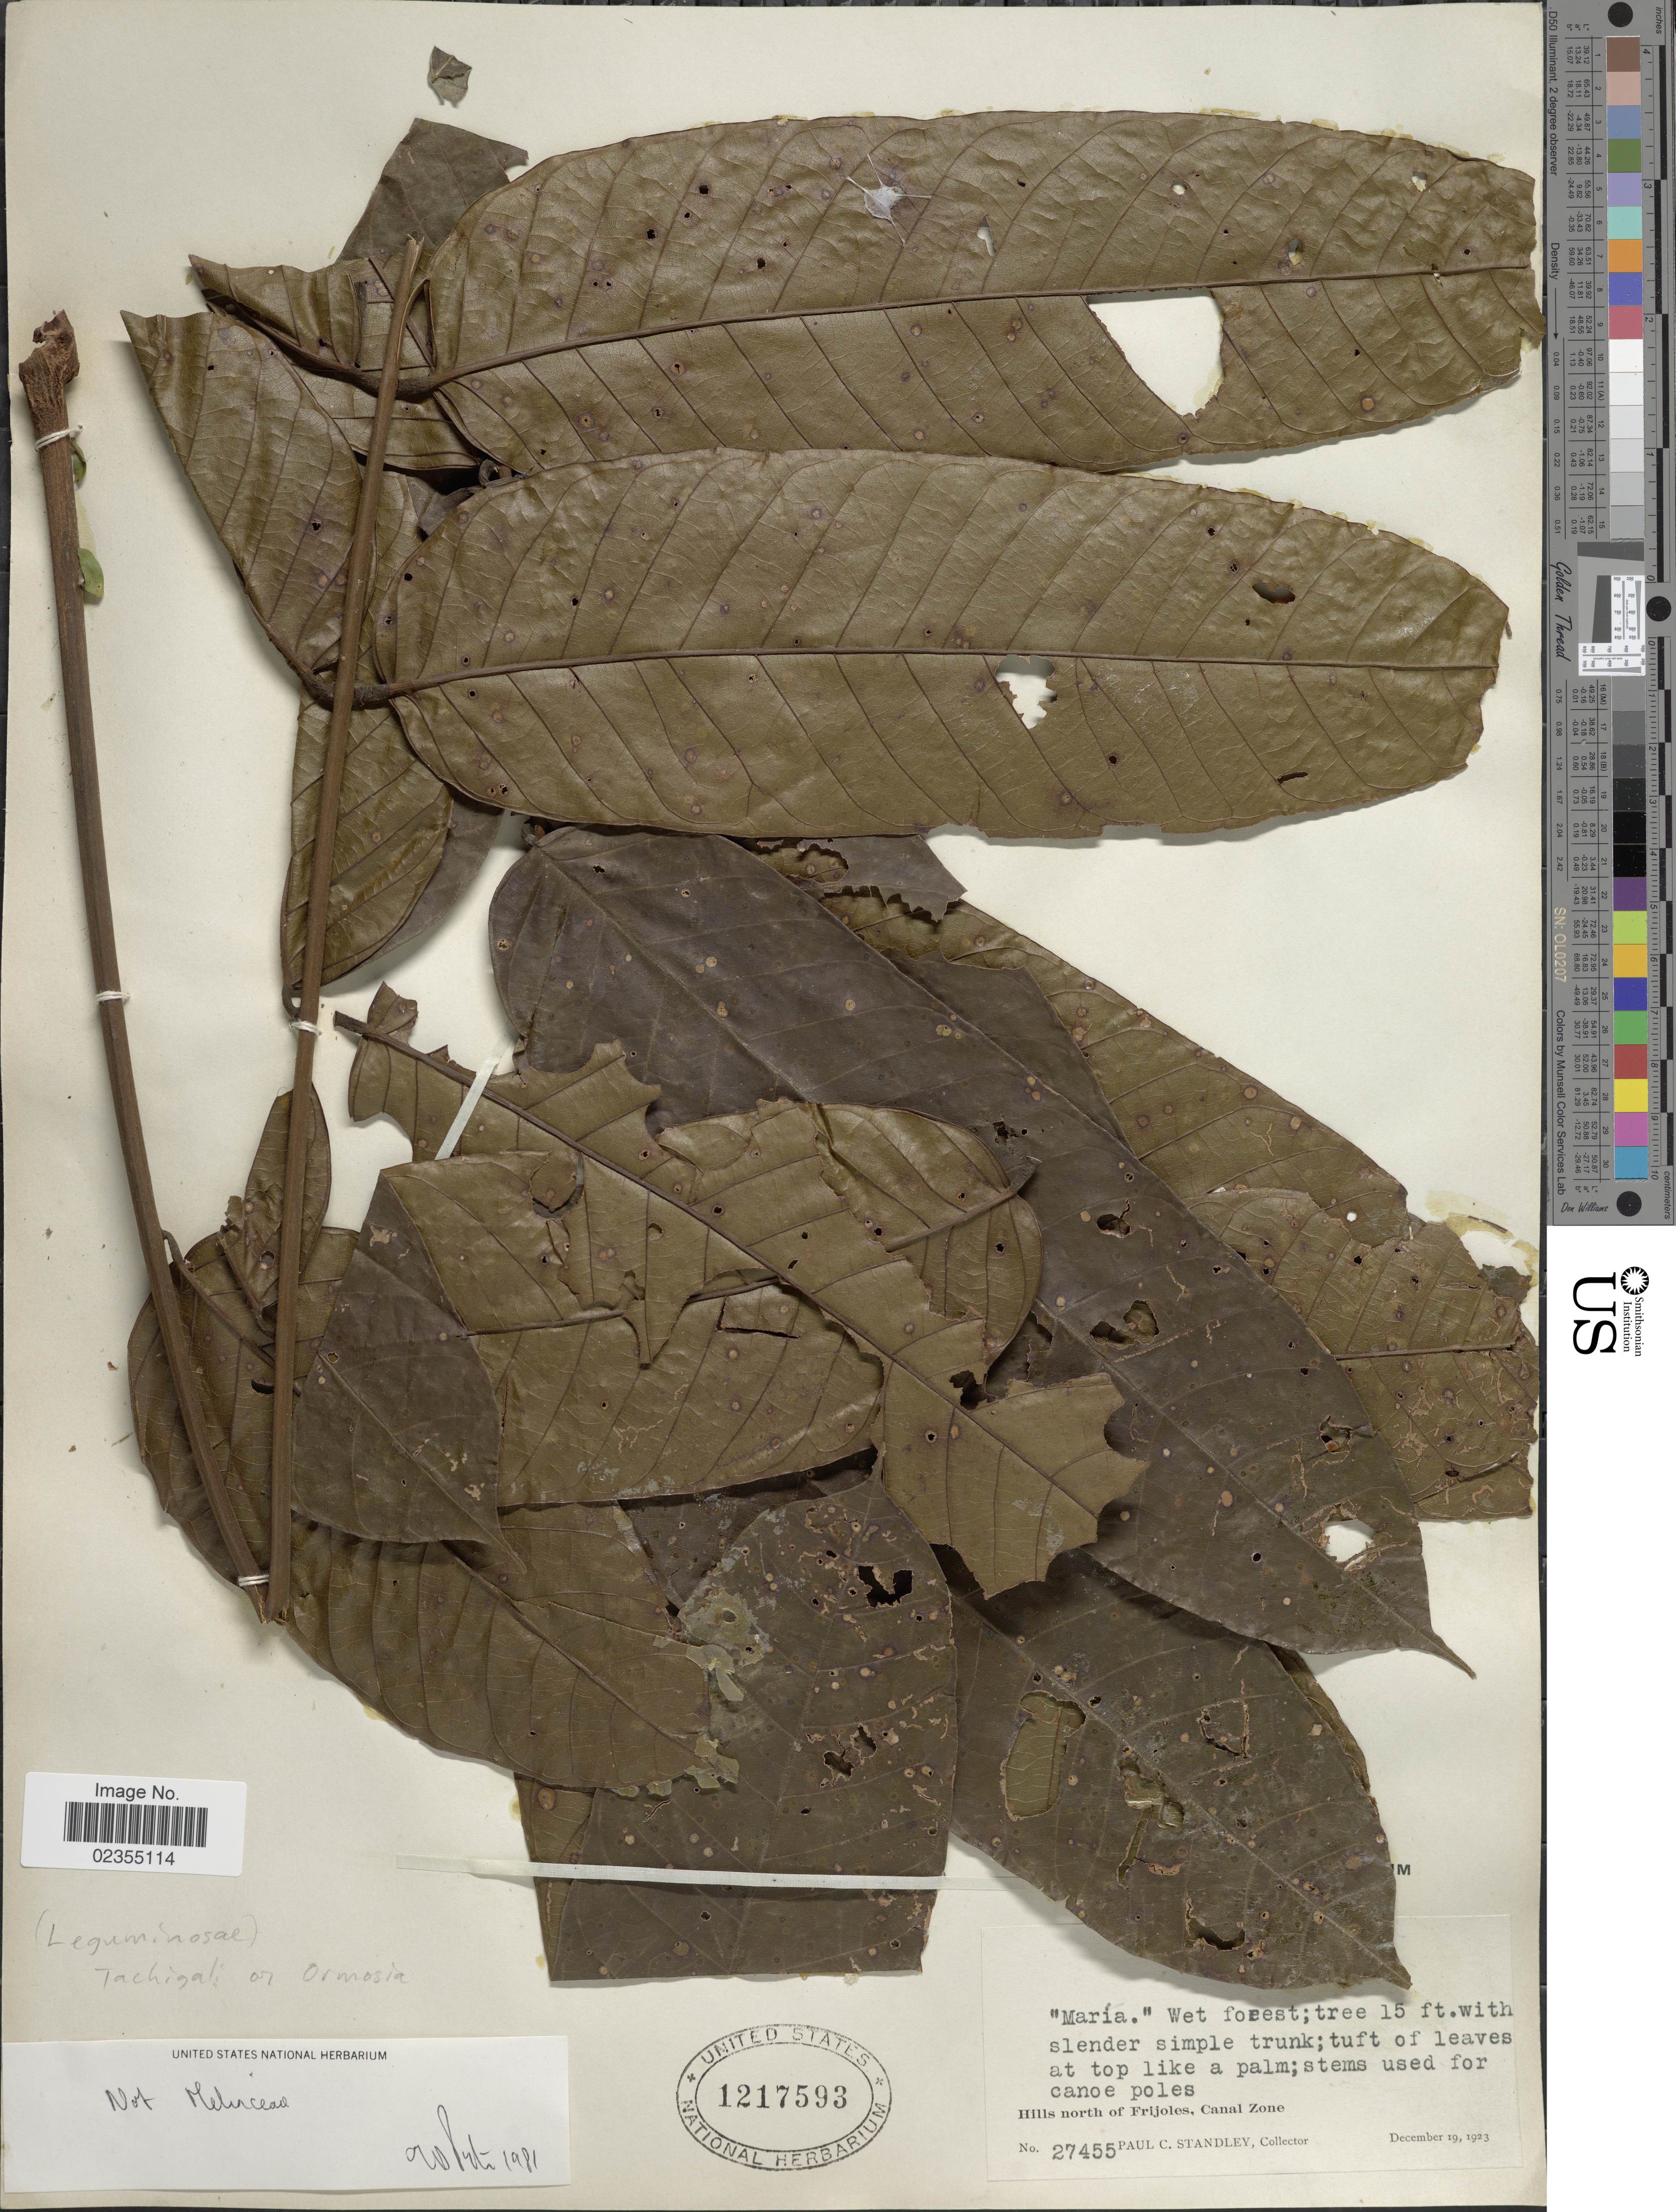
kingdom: Plantae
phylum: Tracheophyta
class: Magnoliopsida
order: Fabales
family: Fabaceae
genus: Tachigali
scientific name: Tachigali sp.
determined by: Trujillo, A. M.; Londoño-Echeverri, Y.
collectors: P. C. Standley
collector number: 27455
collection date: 1923-12-19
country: Panama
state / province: Colón / Panamá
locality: Hills north of Frijoles, Canal Zone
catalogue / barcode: US 1217593